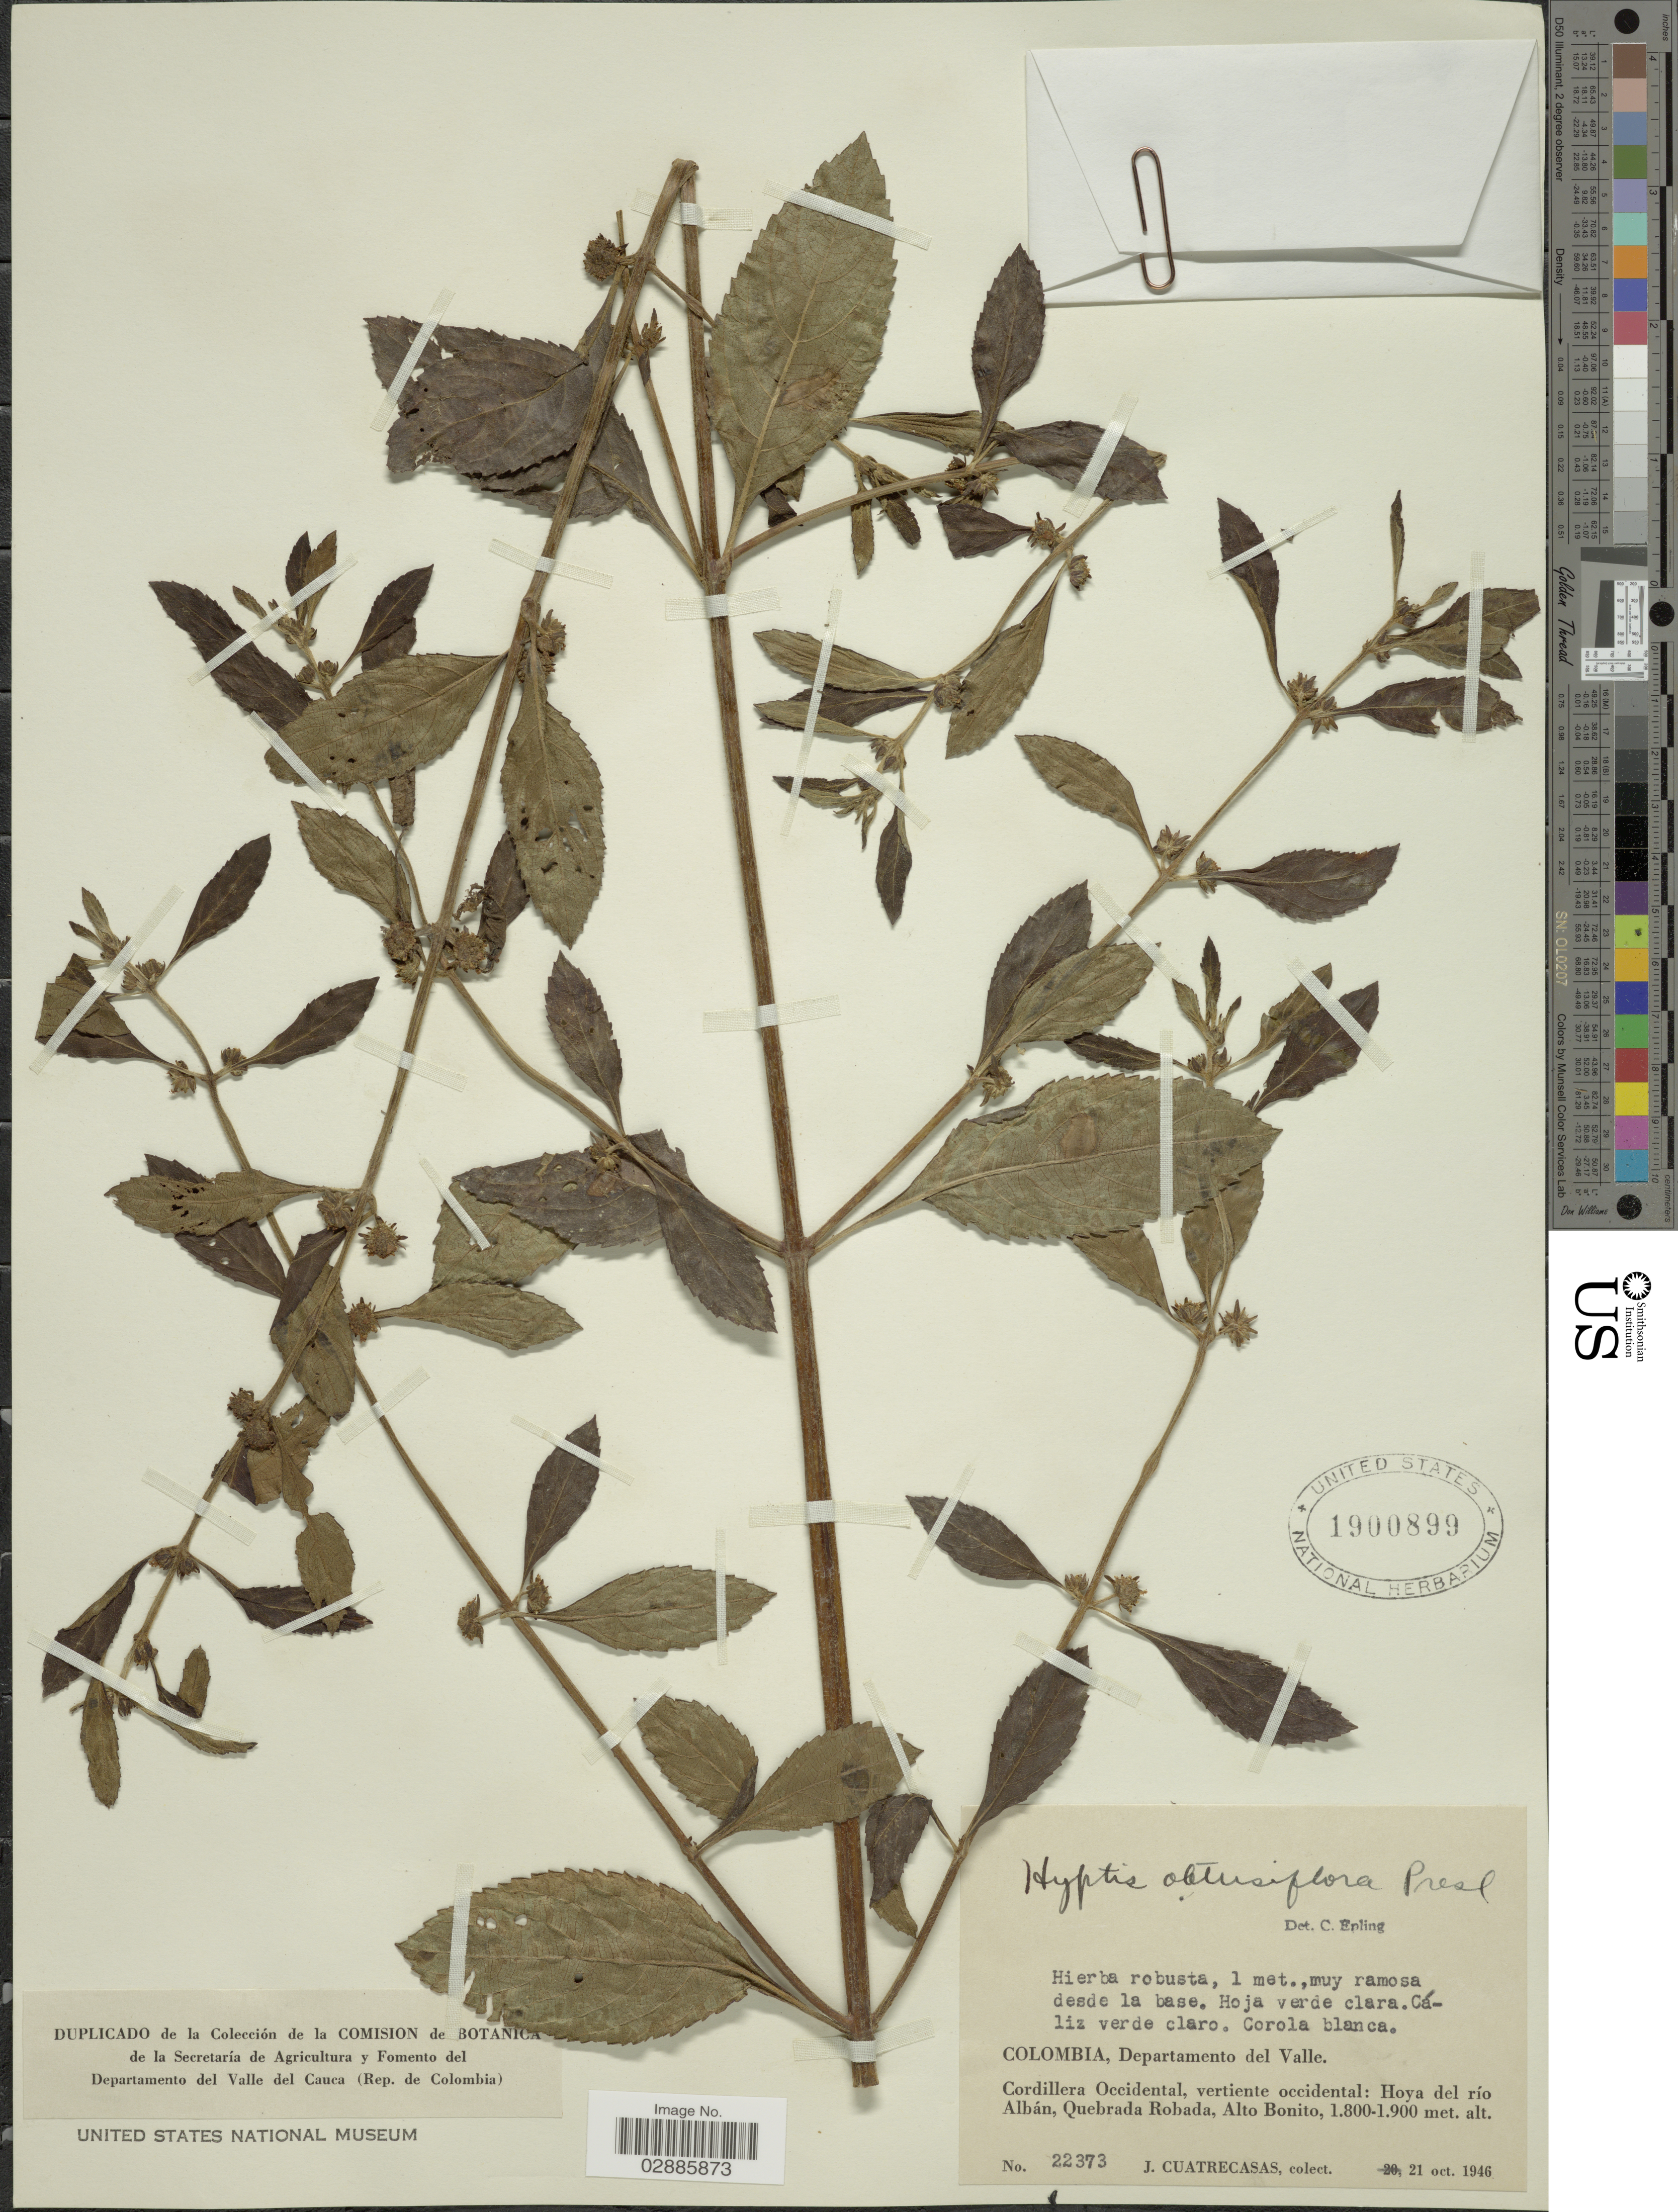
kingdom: Plantae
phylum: Tracheophyta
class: Magnoliopsida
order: Lamiales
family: Lamiaceae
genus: Hyptis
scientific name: Hyptis obtusiflora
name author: C. Presl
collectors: J. Cuatrecasas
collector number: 22373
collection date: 1946-10-21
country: Colombia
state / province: Valle del Cauca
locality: Departamento de Valle. Cordillera Occidental, vertiente occidental: Hoya del río Albán, Quebrada Robada, Alto Bonito.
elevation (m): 1800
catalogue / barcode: US 1900899